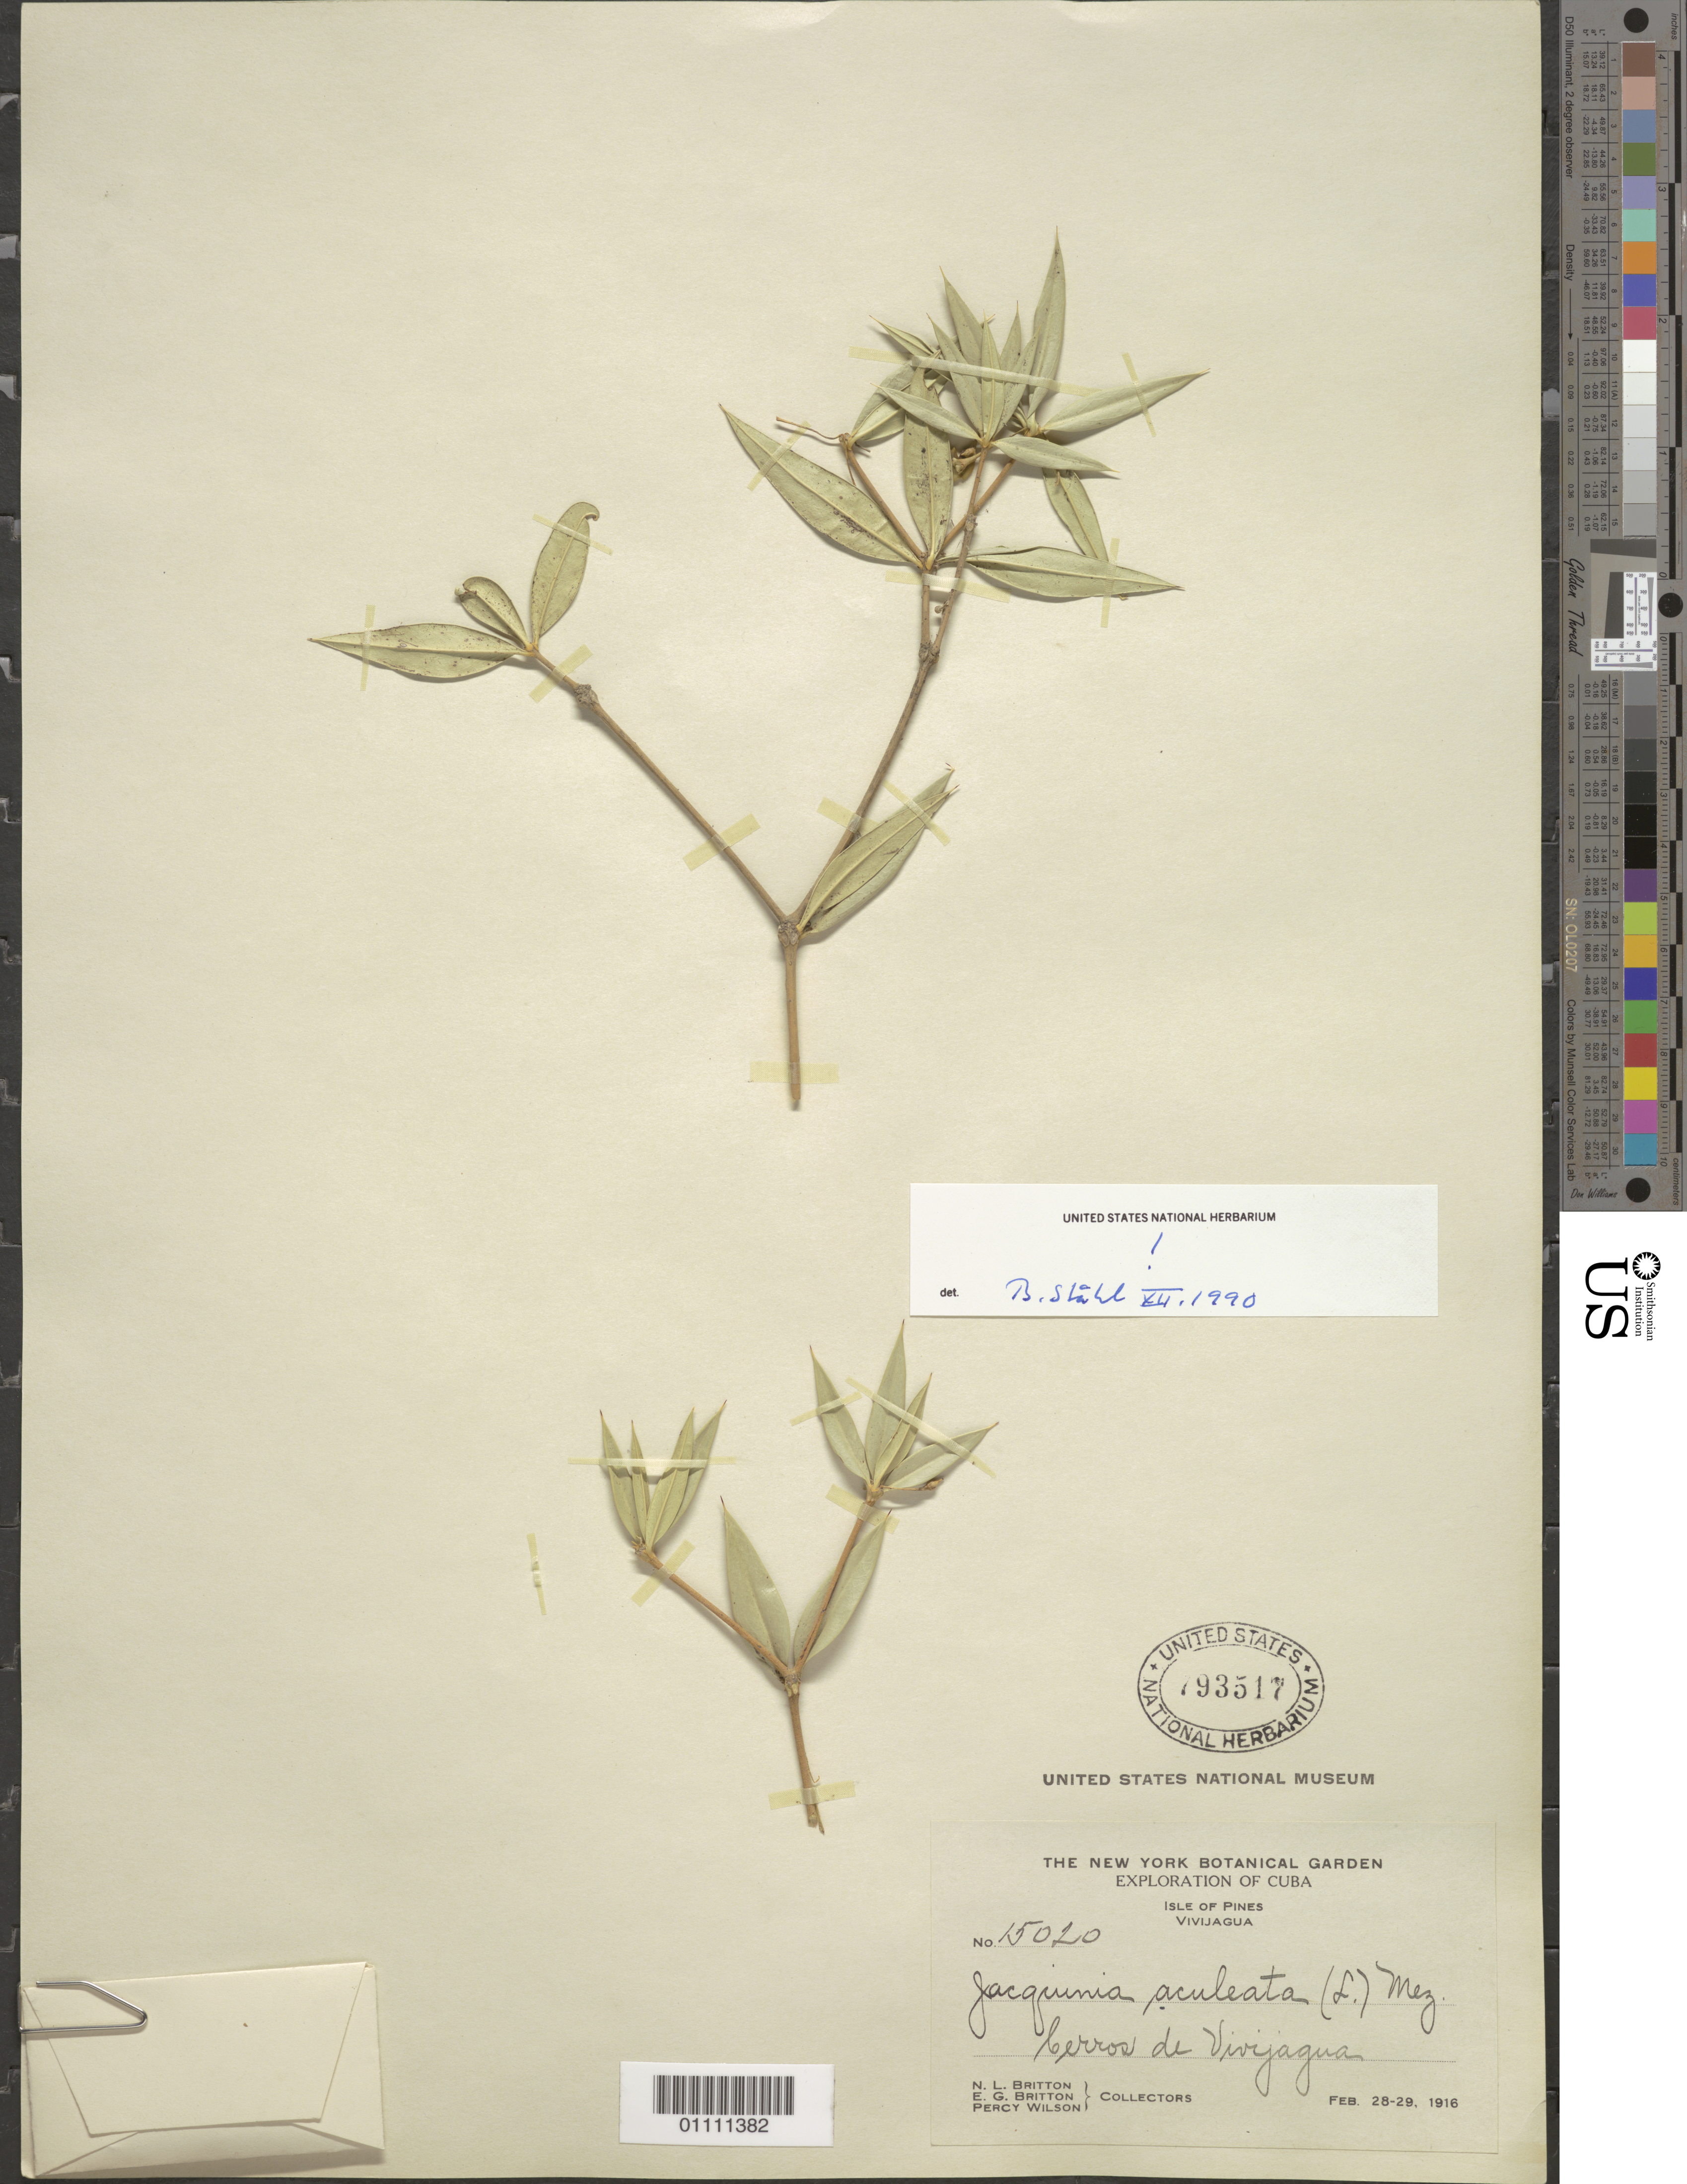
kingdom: Plantae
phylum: Tracheophyta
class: Magnoliopsida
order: Ericales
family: Primulaceae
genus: Jacquinia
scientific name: Jacquinia aculeata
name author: (L.) Mez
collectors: N. Britton, E. G. Britton & P. Wilson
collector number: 15020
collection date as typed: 28 Feb 1916 to 29 Feb 1916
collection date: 1916-02-28/1916-02-29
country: Cuba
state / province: Isla de La Juventud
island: Isla de la Juventud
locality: Isle of Pines, Cerros de Vivijagua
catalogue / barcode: US 793517